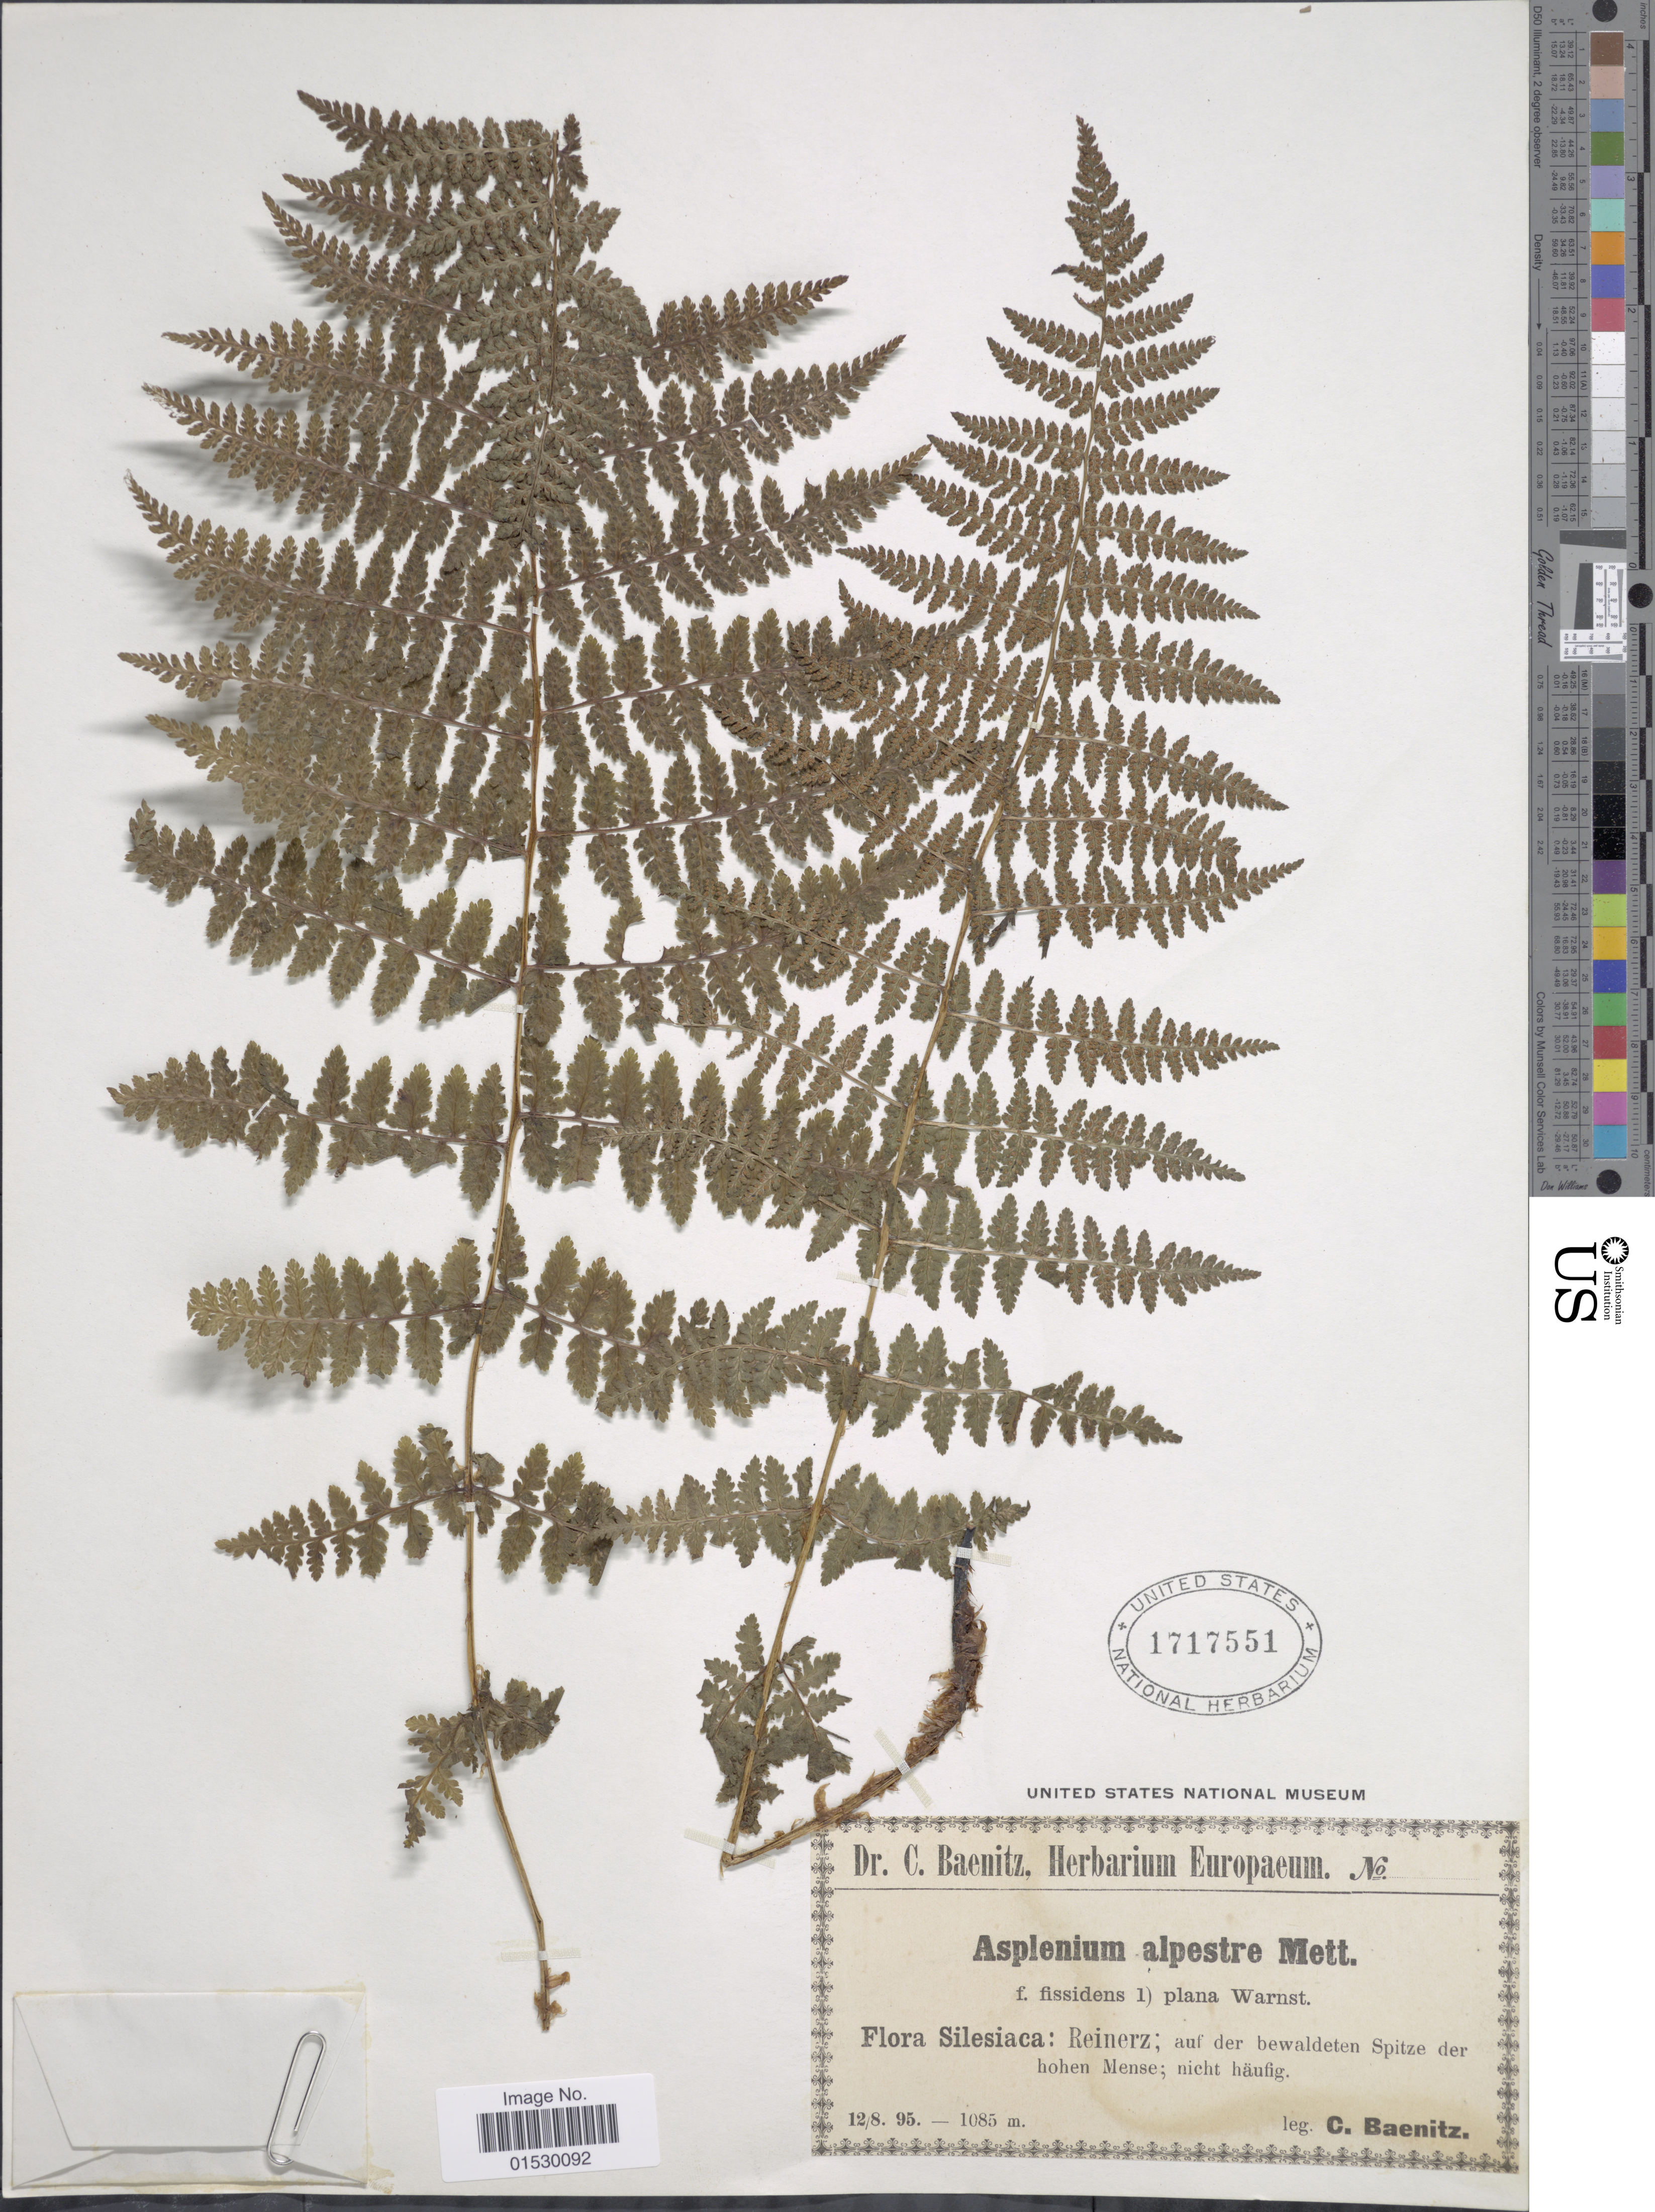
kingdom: Plantae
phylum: Tracheophyta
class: Polypodiopsida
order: Polypodiales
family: Athyriaceae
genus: Athyrium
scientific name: Athyrium alpestre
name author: (Hoppe) Rylands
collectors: C. G. Baenitz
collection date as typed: Transcribed d/m/y: 12/8/95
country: Poland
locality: Silesiaca: Reinerz: auf der bewaldeten Spitze der Hohen Mense; nicht Haufig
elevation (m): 1085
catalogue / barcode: US 1717551